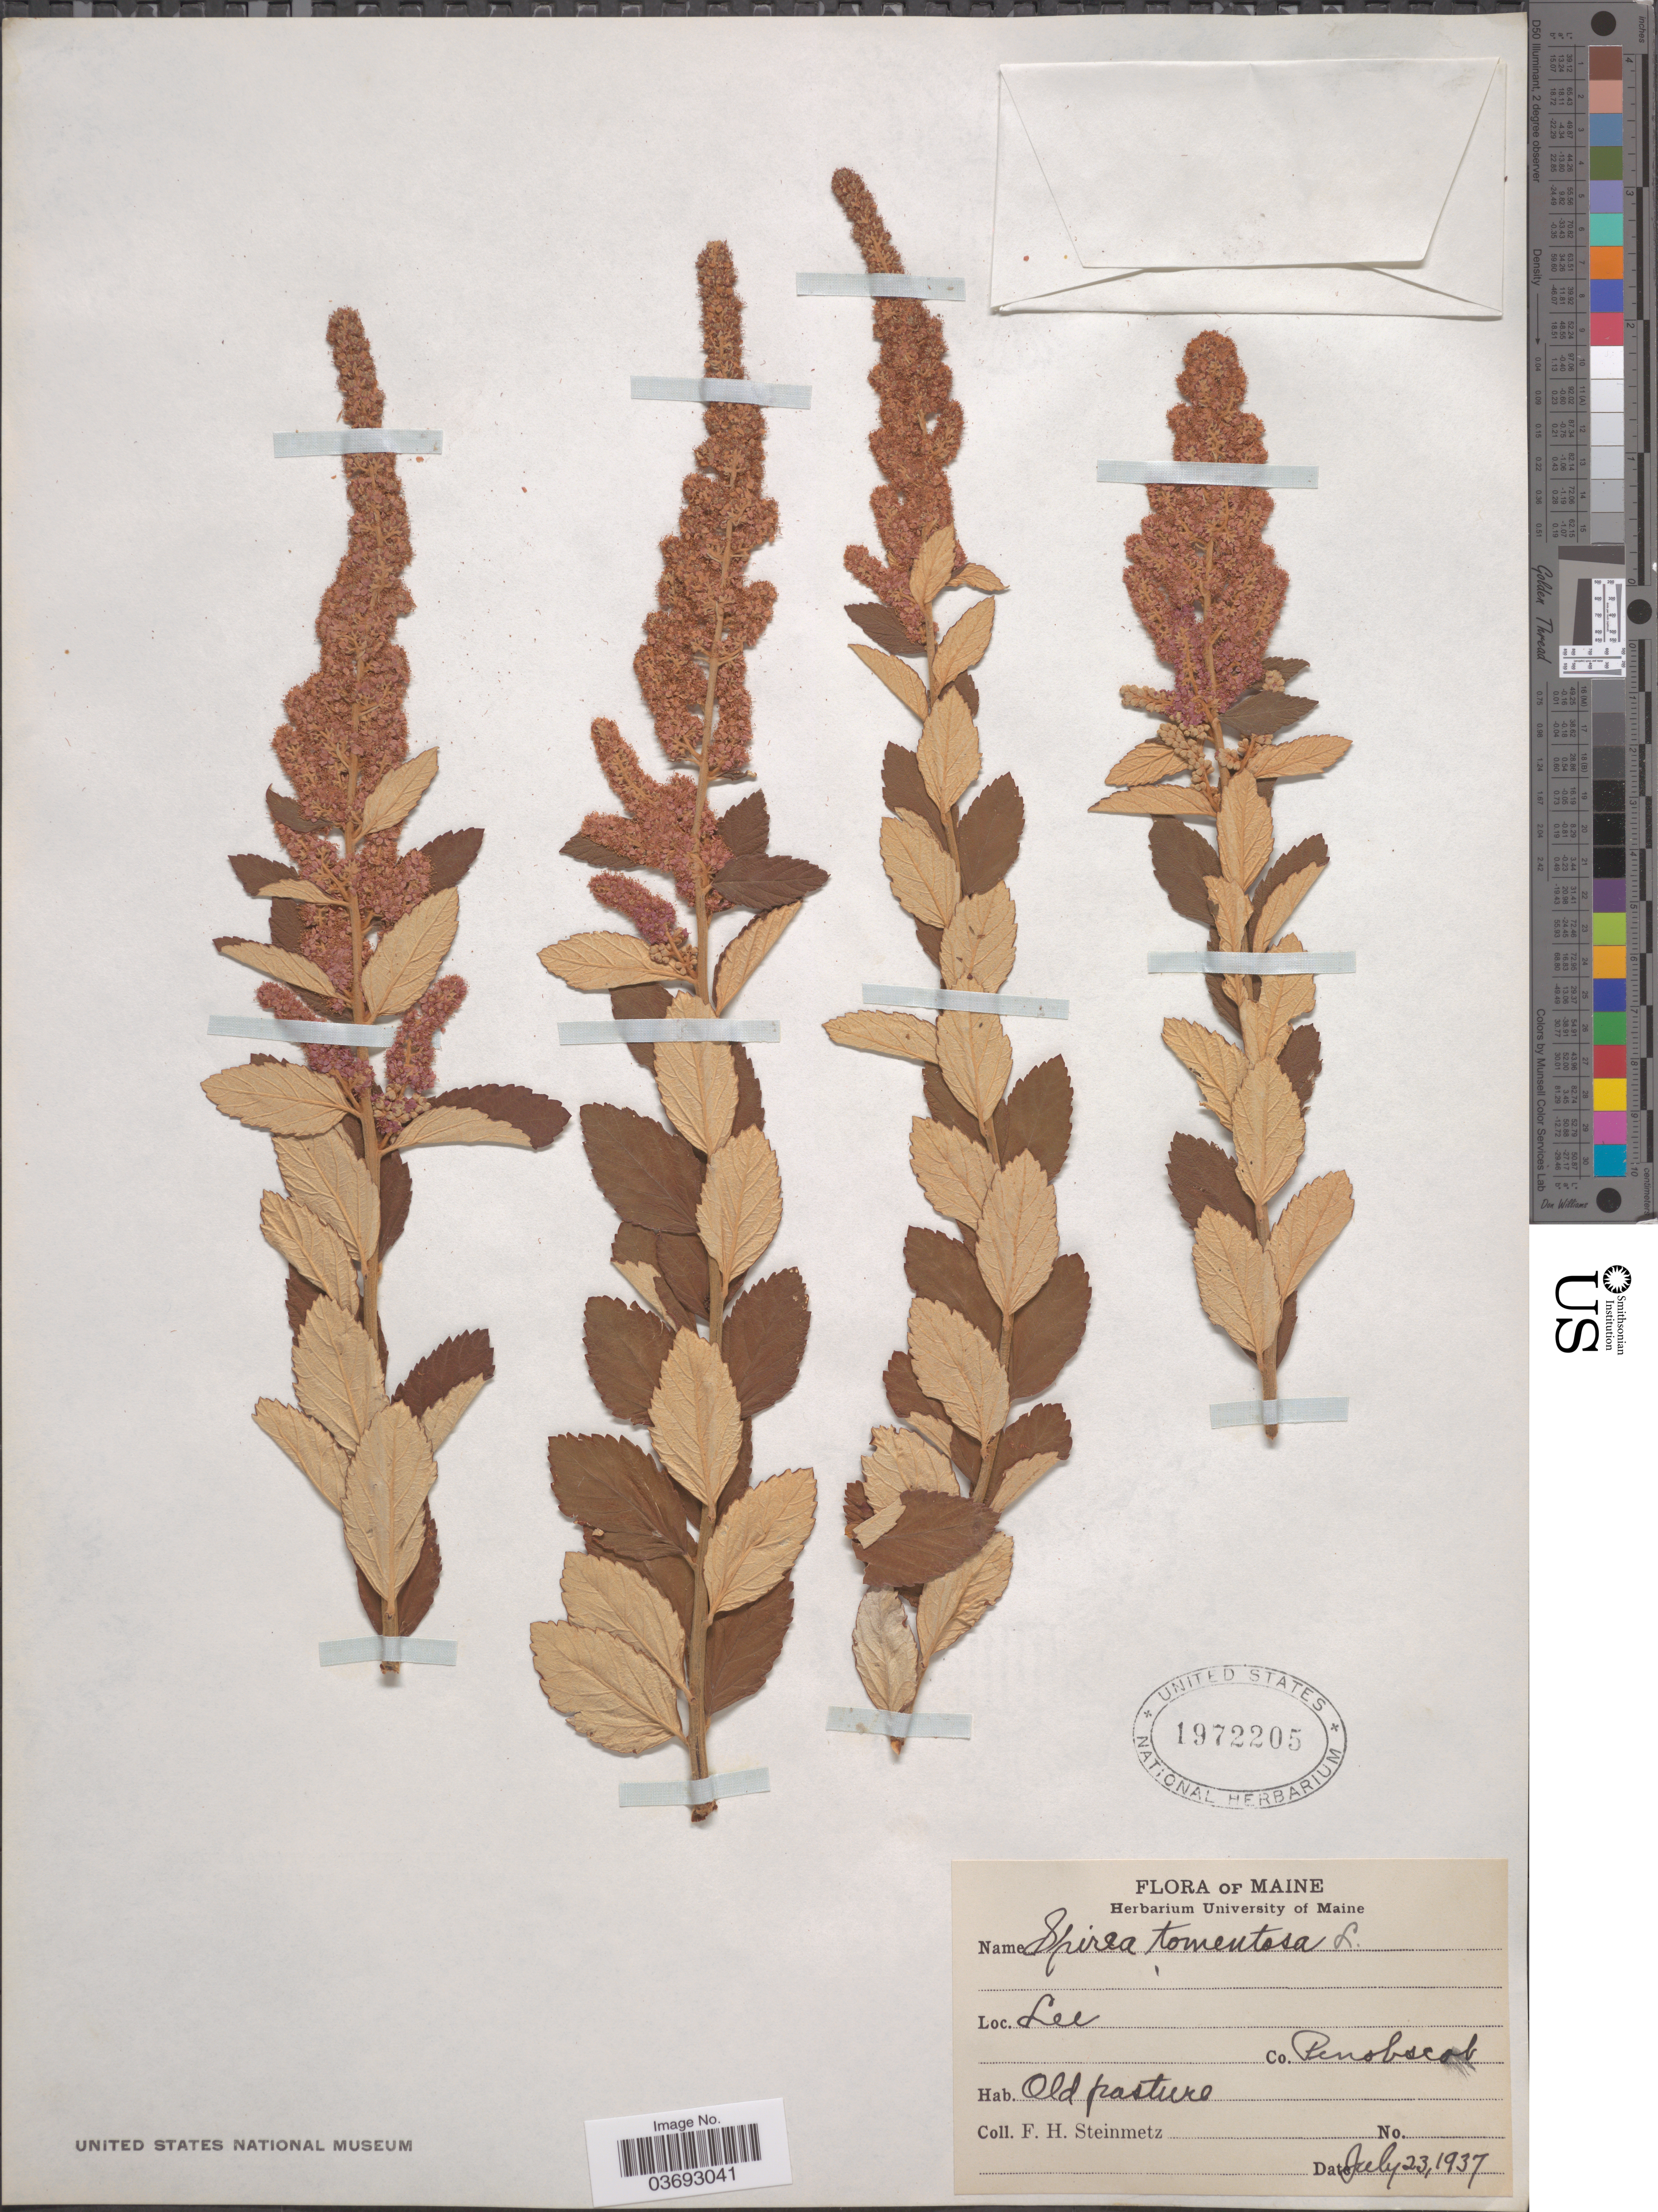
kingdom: Plantae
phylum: Tracheophyta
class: Magnoliopsida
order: Rosales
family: Rosaceae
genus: Spiraea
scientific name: Spiraea tomentosa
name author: L.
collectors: F. H. Steinmetz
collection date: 1937-07-23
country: United States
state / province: Maine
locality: Lee. Penobscot Co. Old pasture.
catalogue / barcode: US 1972205